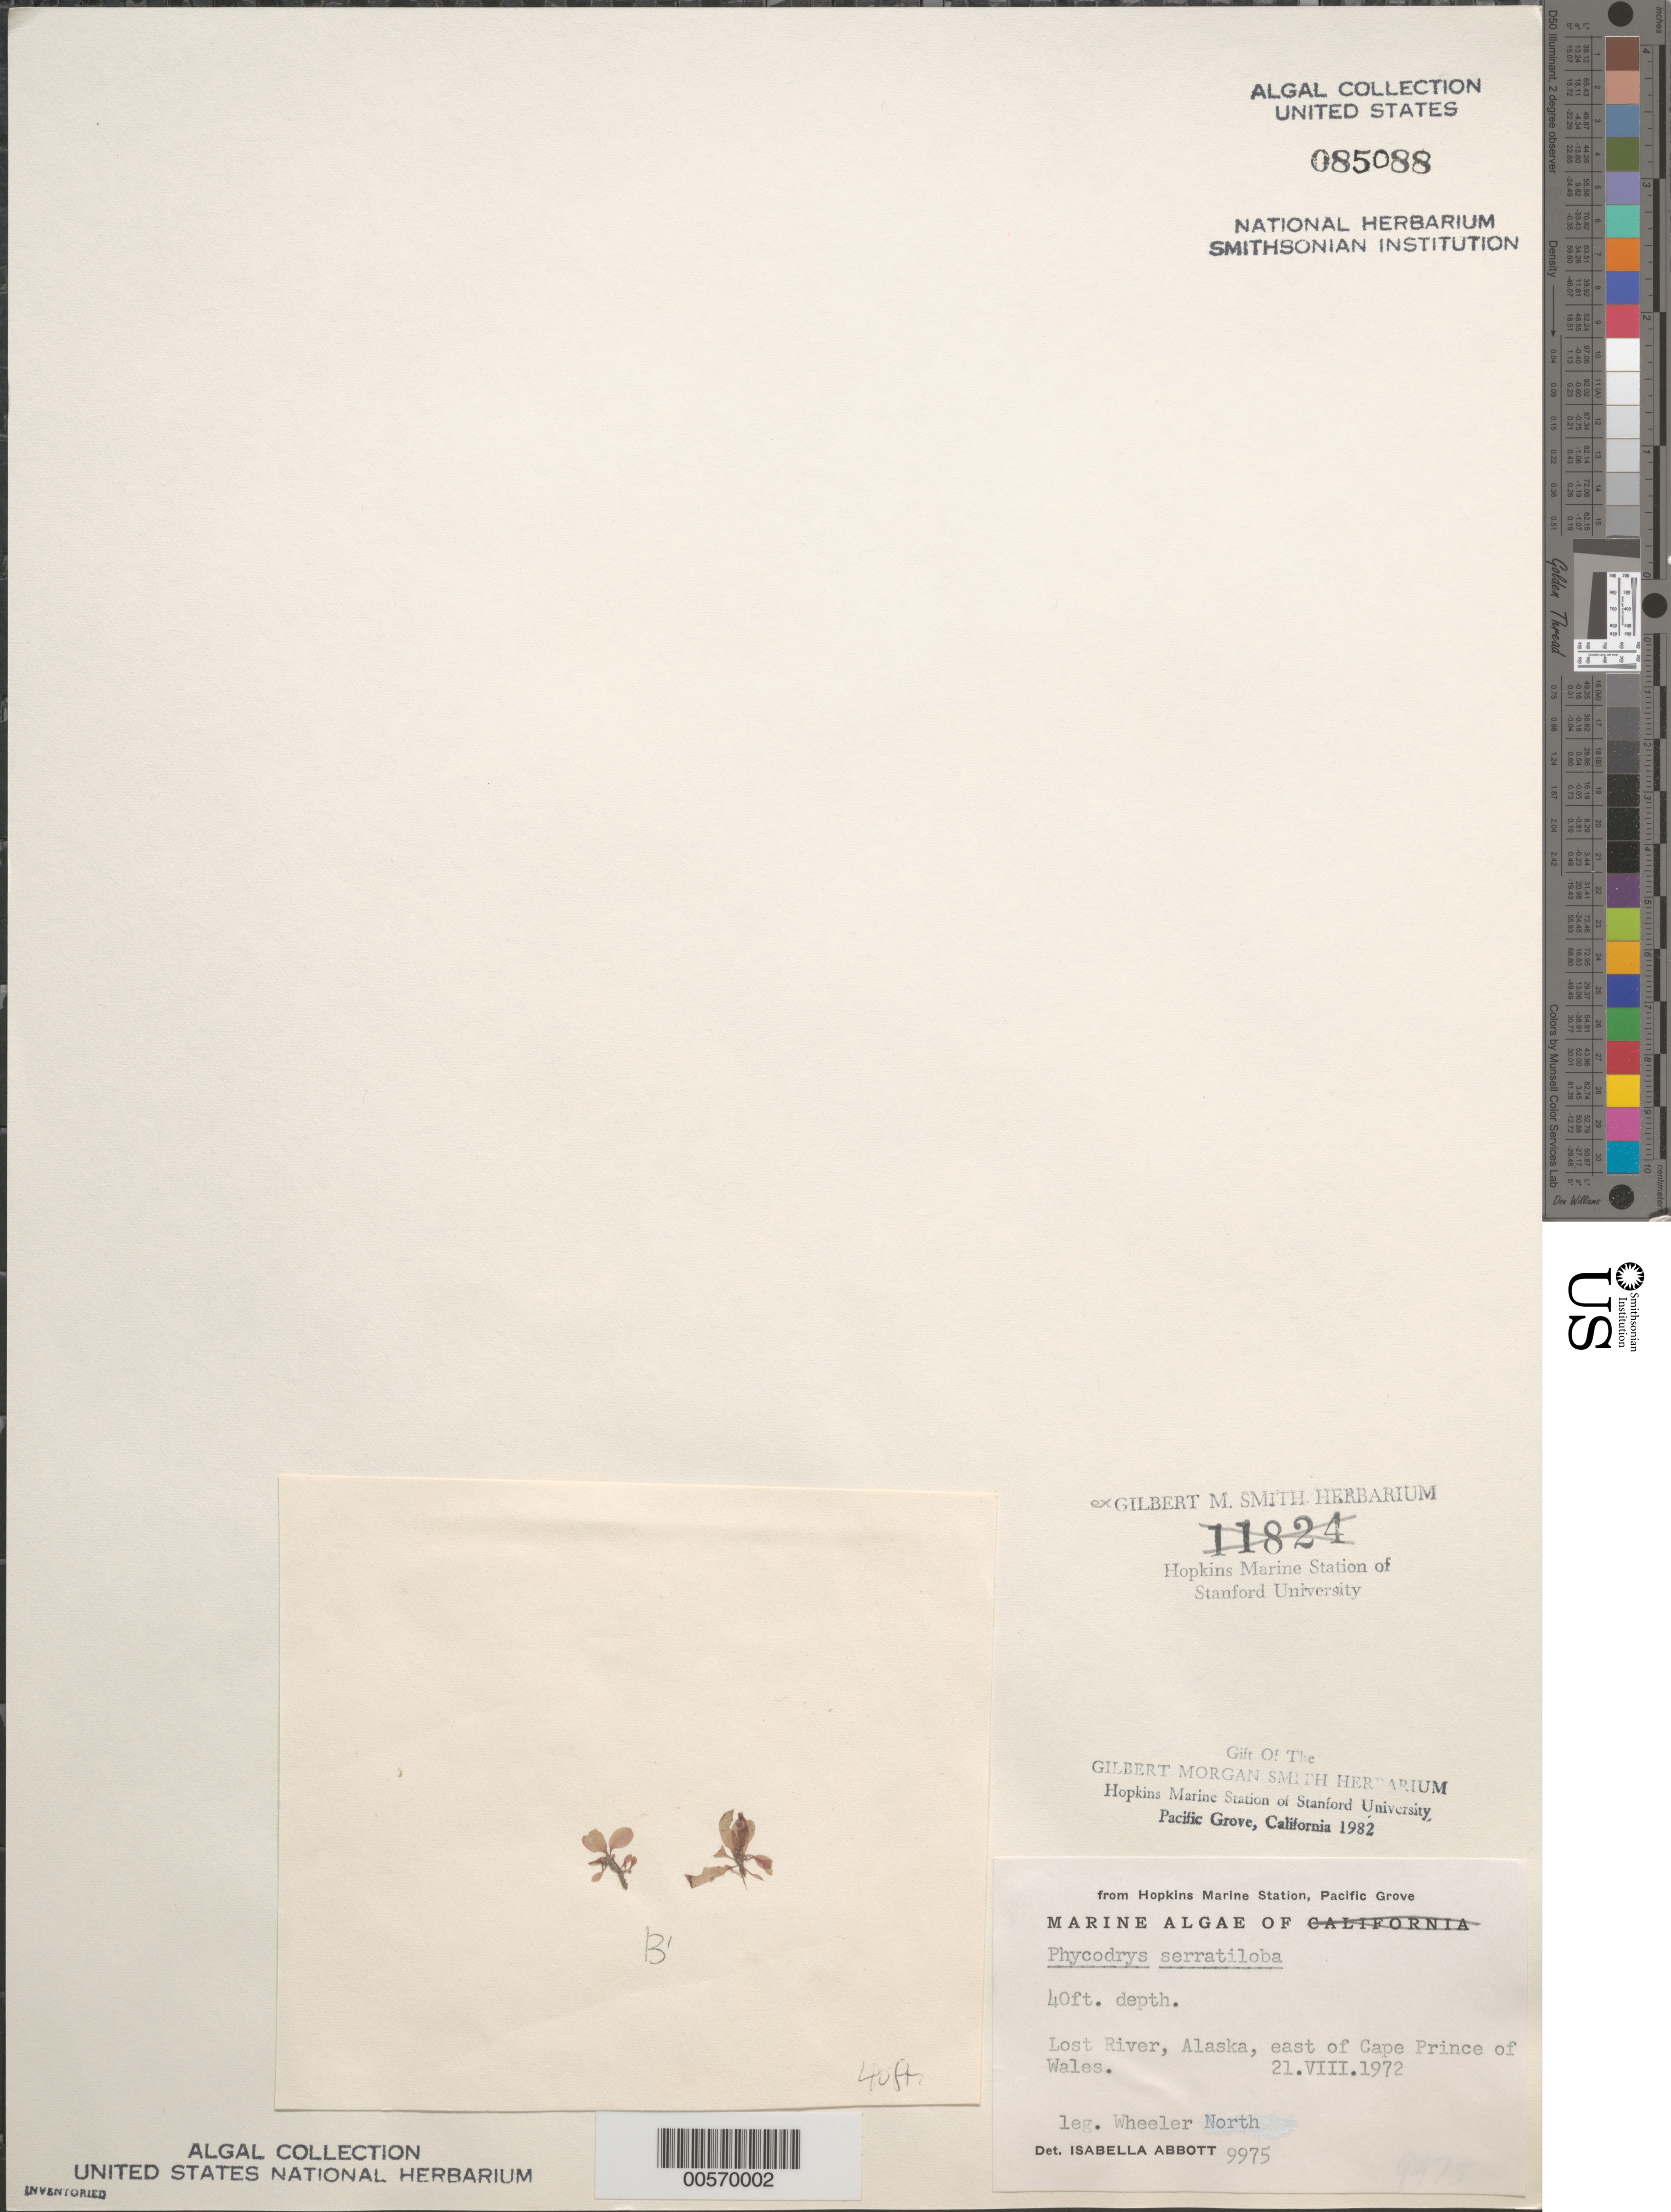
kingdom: Plantae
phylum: Rhodophyta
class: Florideophyceae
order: Ceramiales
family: Delesseriaceae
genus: Phycodrys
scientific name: Phycodrys serratiloba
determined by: Abbott, Isabella A.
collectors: W. North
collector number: IAA 9975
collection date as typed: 21 Aug 1972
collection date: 1972-08-21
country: United States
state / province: Alaska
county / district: Nome Division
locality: Lost River, east of Cape Prince of Wales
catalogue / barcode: US 85088